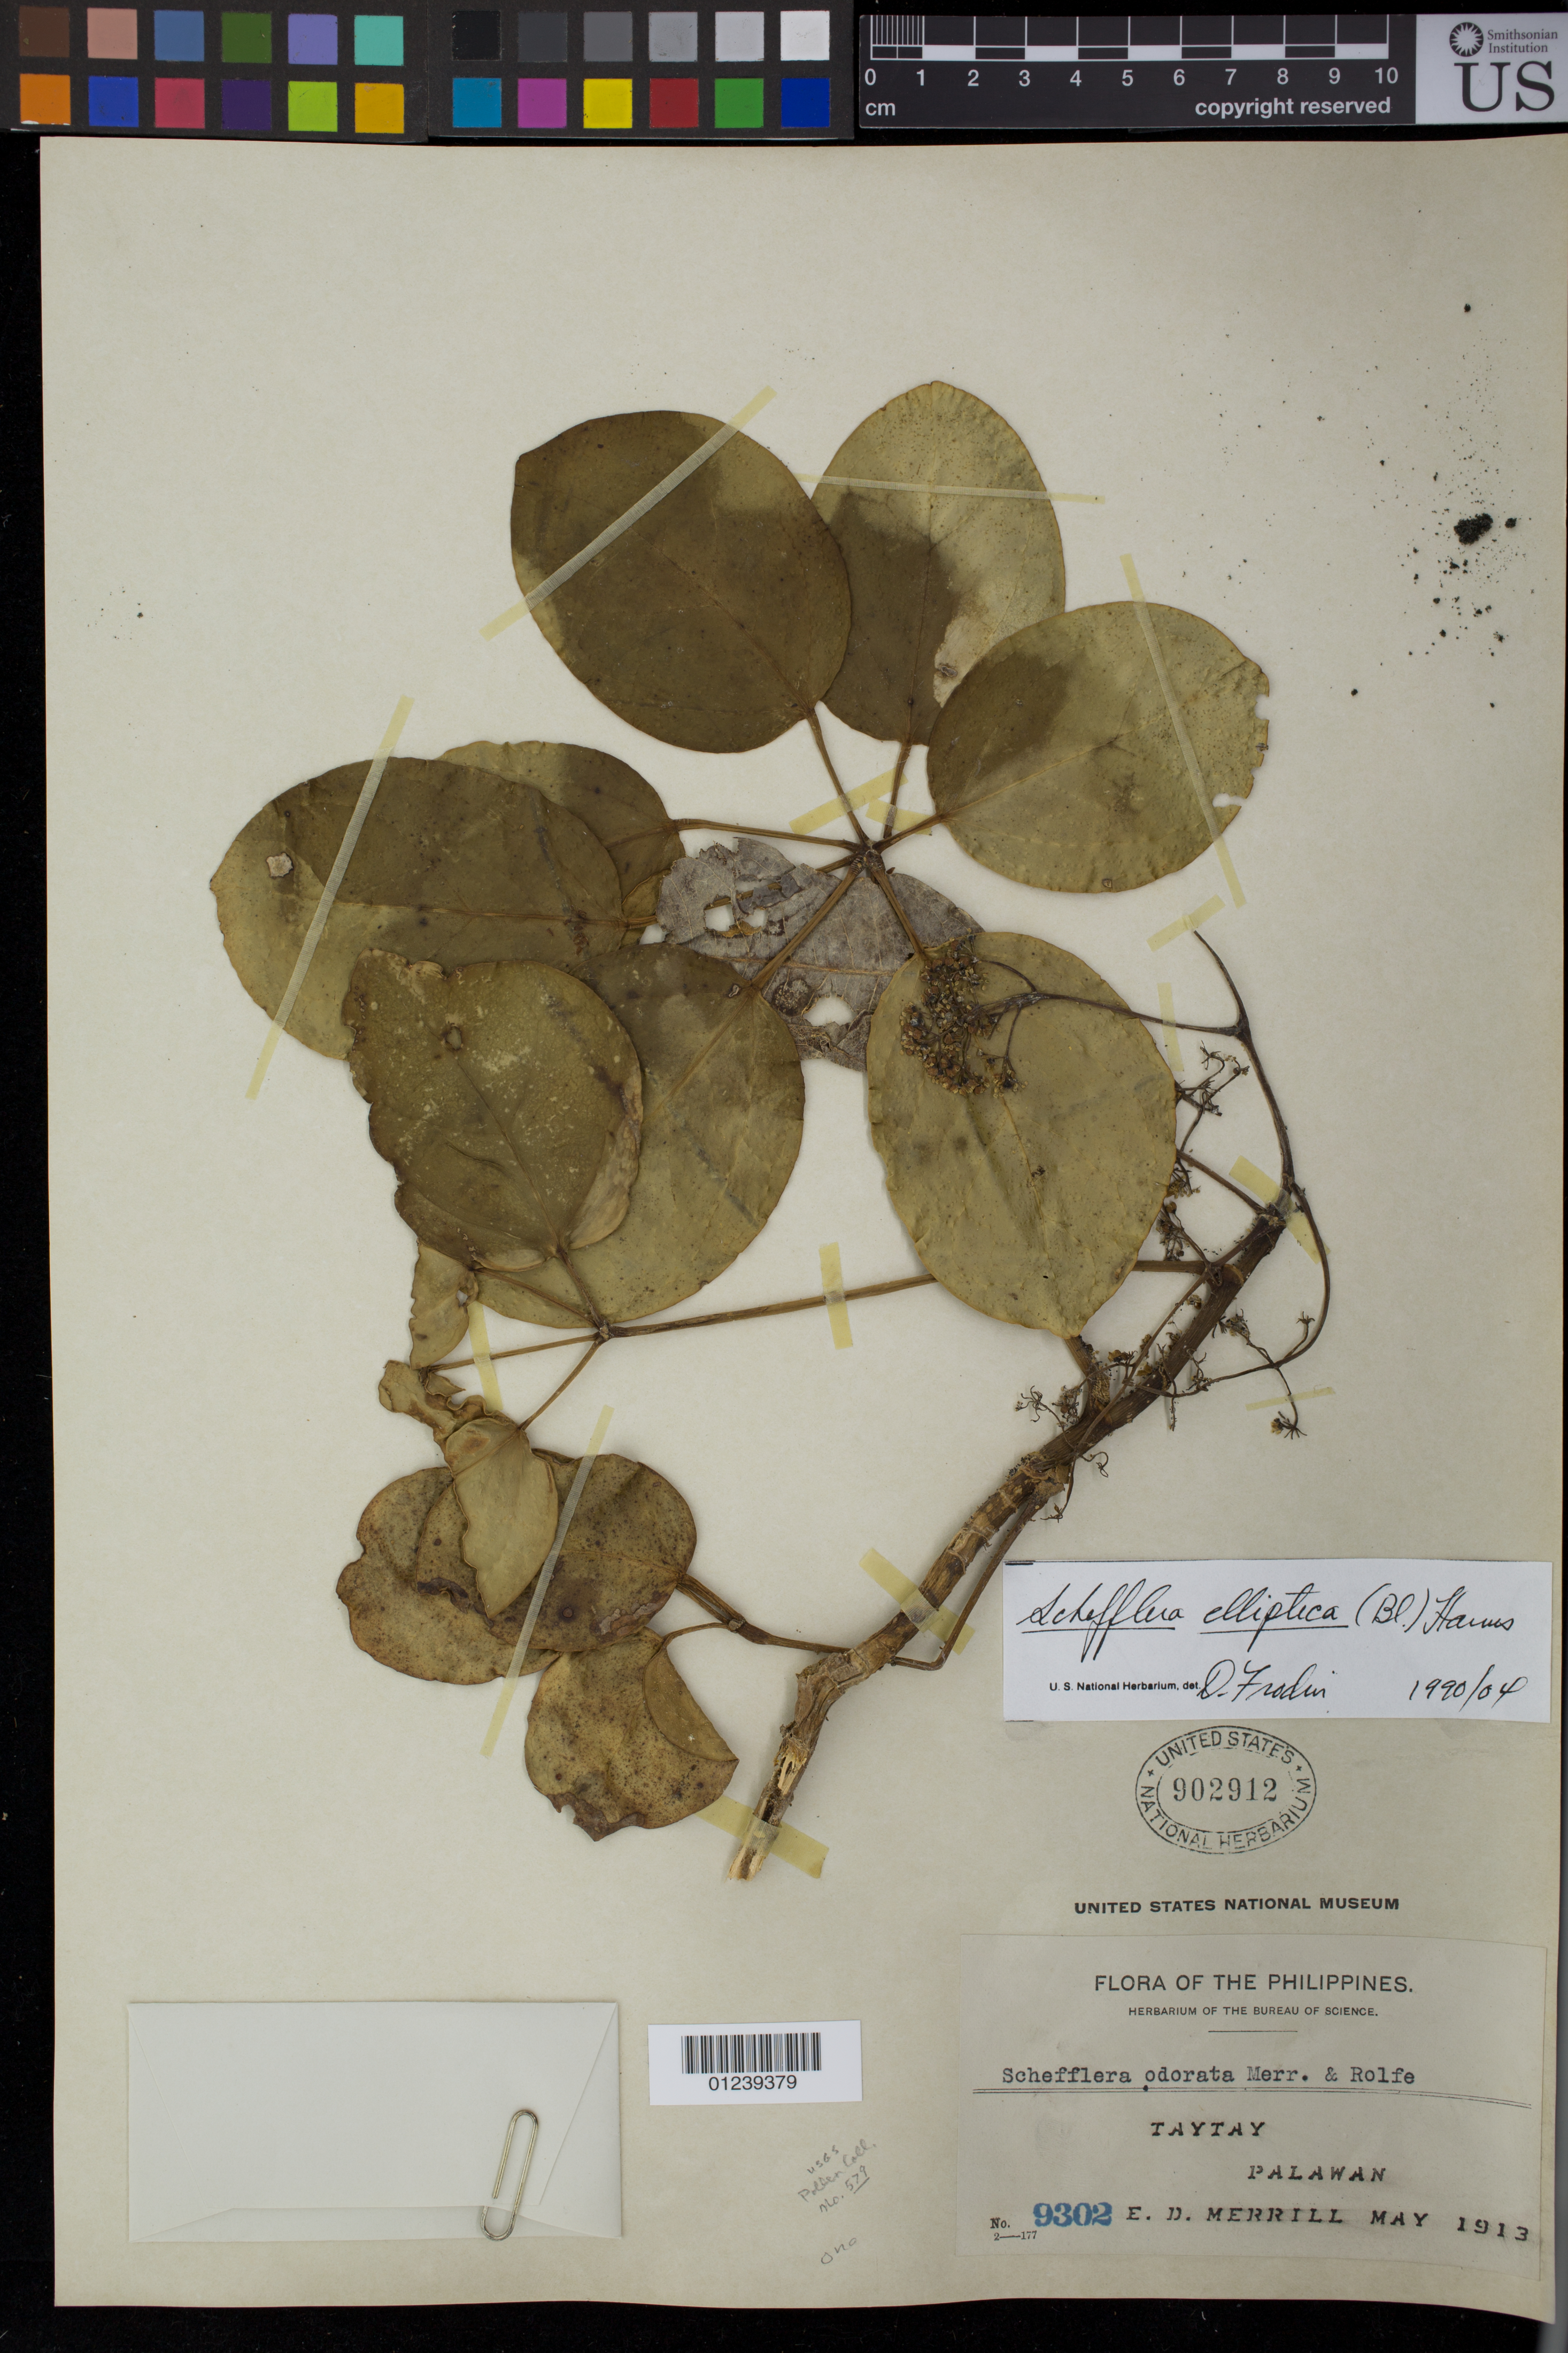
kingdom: Plantae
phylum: Tracheophyta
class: Magnoliopsida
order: Apiales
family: Araliaceae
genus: Schefflera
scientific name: Schefflera elliptica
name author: (Blume) Harms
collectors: E. D. Merrill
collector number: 9302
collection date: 1913-05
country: Philippines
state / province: Mimaropa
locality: Taytay, Palawan.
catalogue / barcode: US 902912